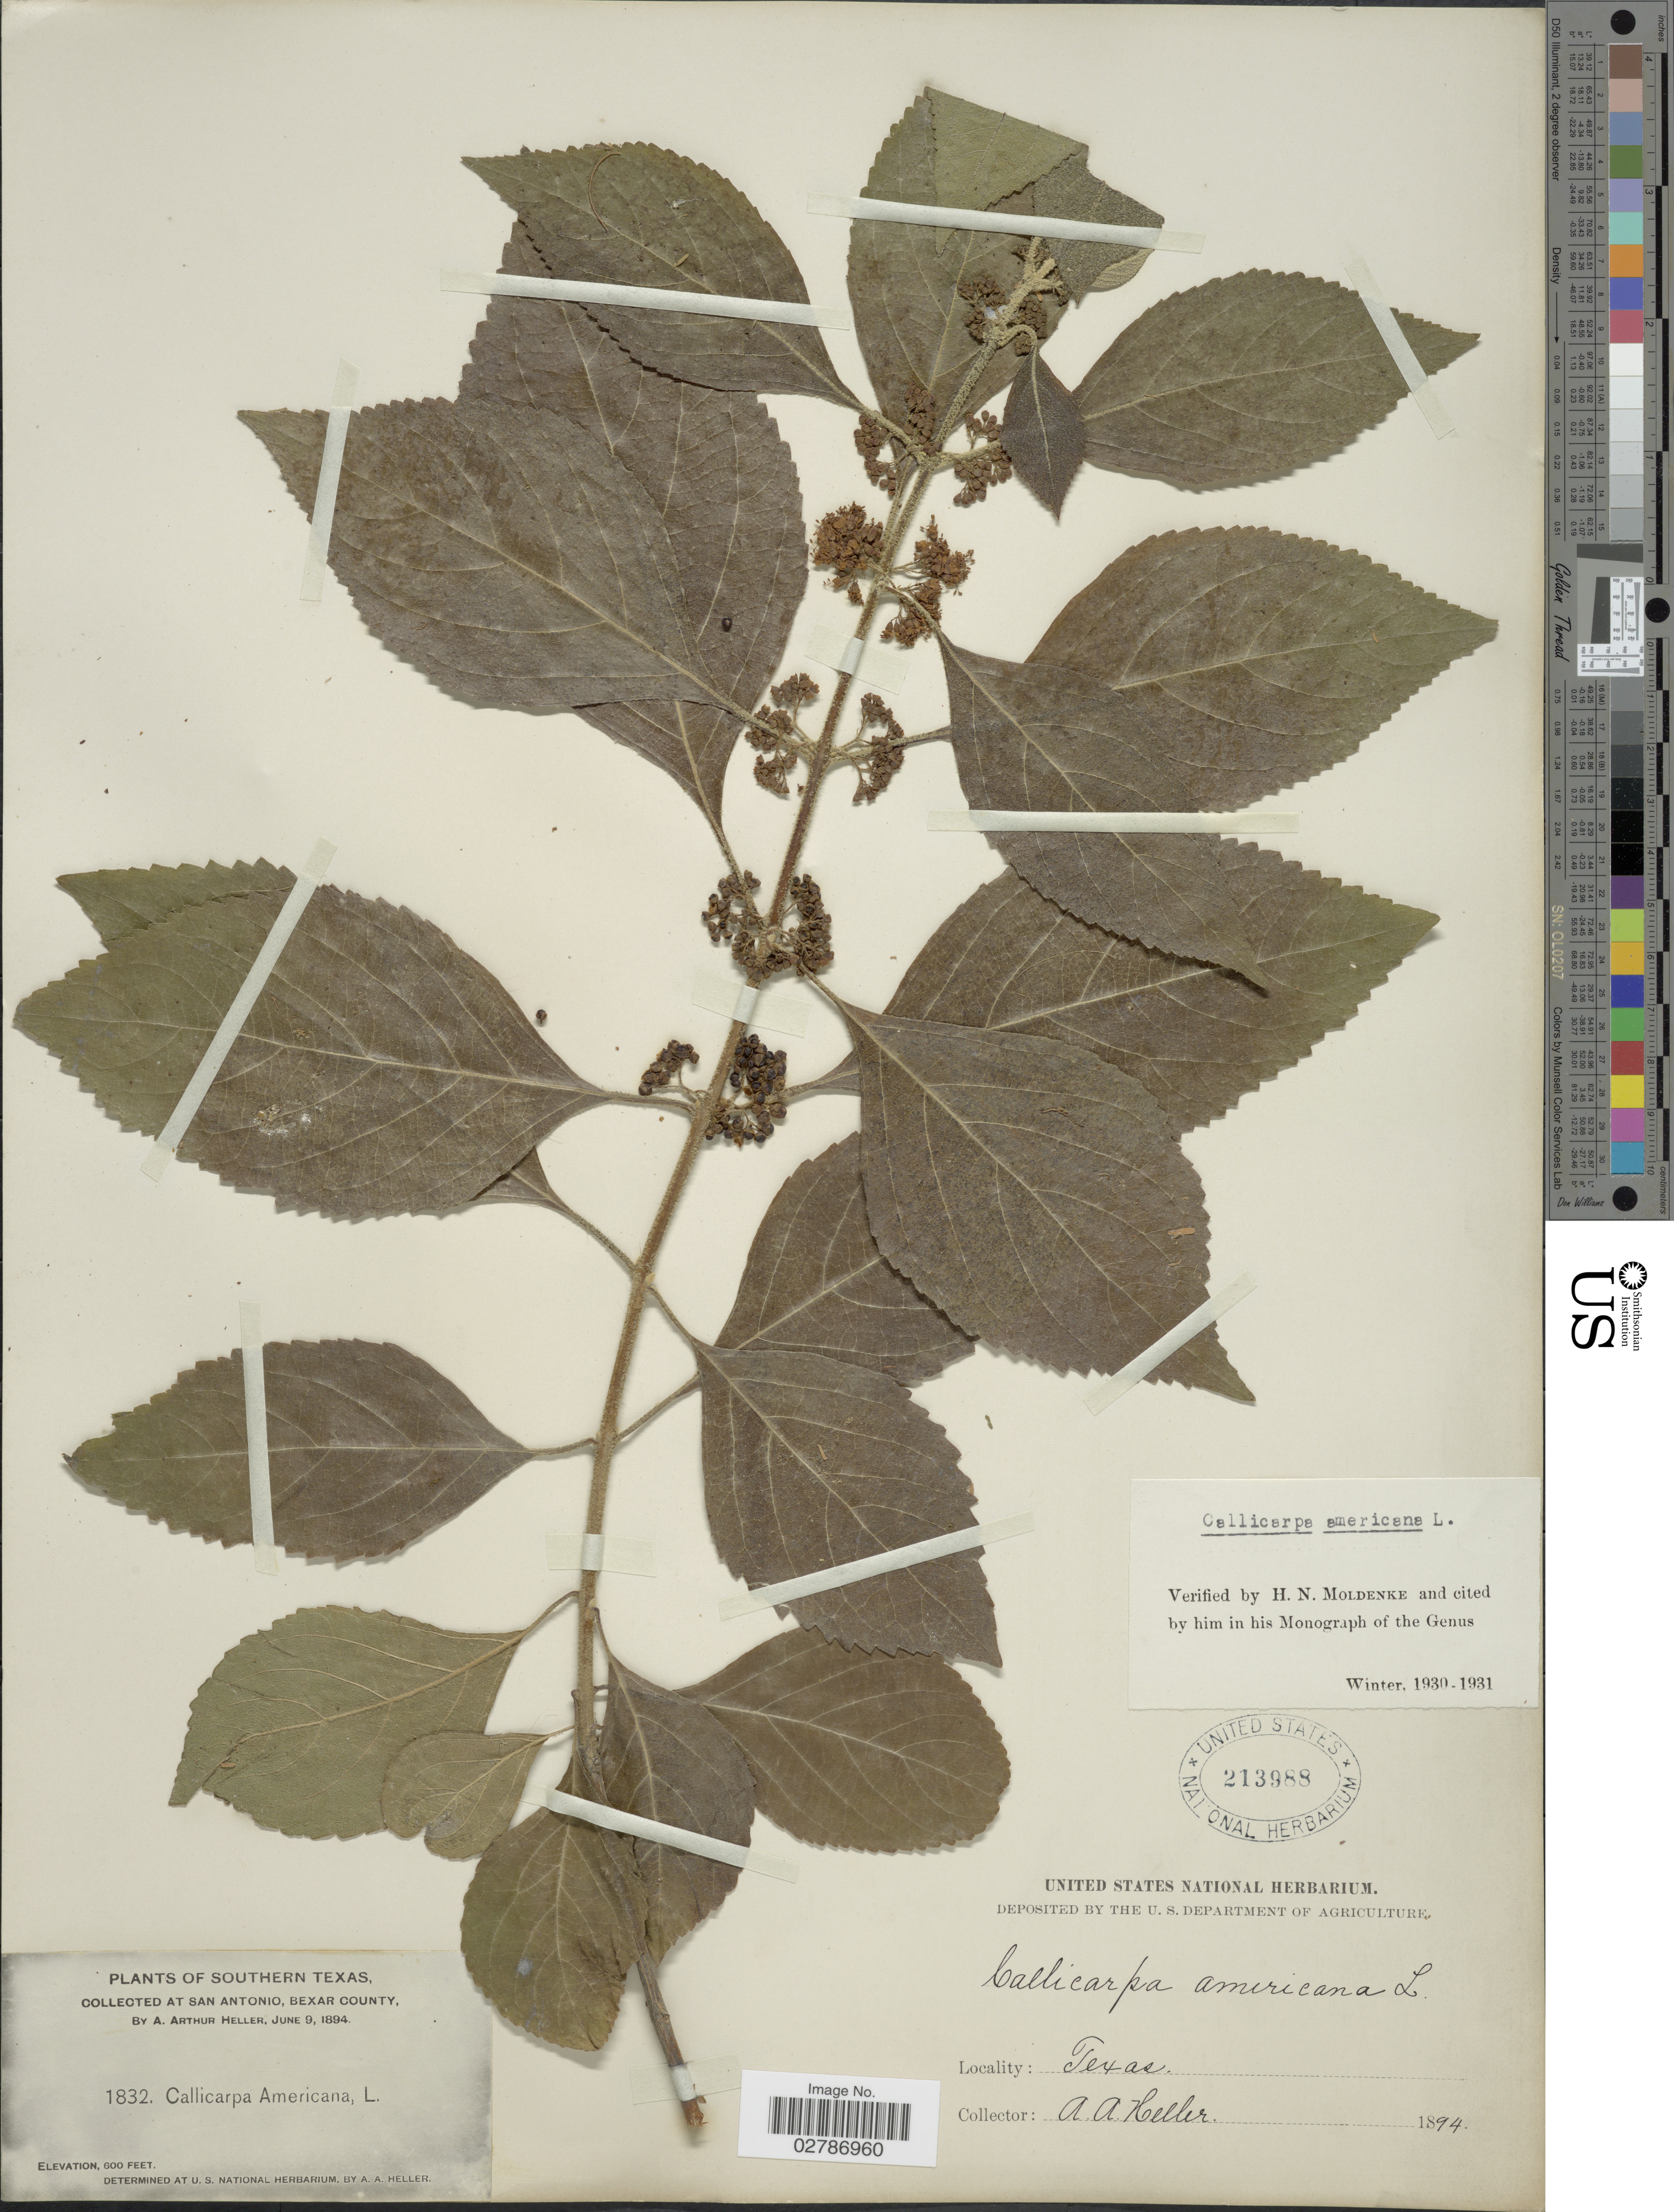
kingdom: Plantae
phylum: Tracheophyta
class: Magnoliopsida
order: Lamiales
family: Lamiaceae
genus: Callicarpa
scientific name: Callicarpa americana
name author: L.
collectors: A. A. Heller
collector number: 1832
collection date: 1894-06-09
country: United States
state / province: Texas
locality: San Antonio, Bexar County.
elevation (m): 183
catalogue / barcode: US 213988